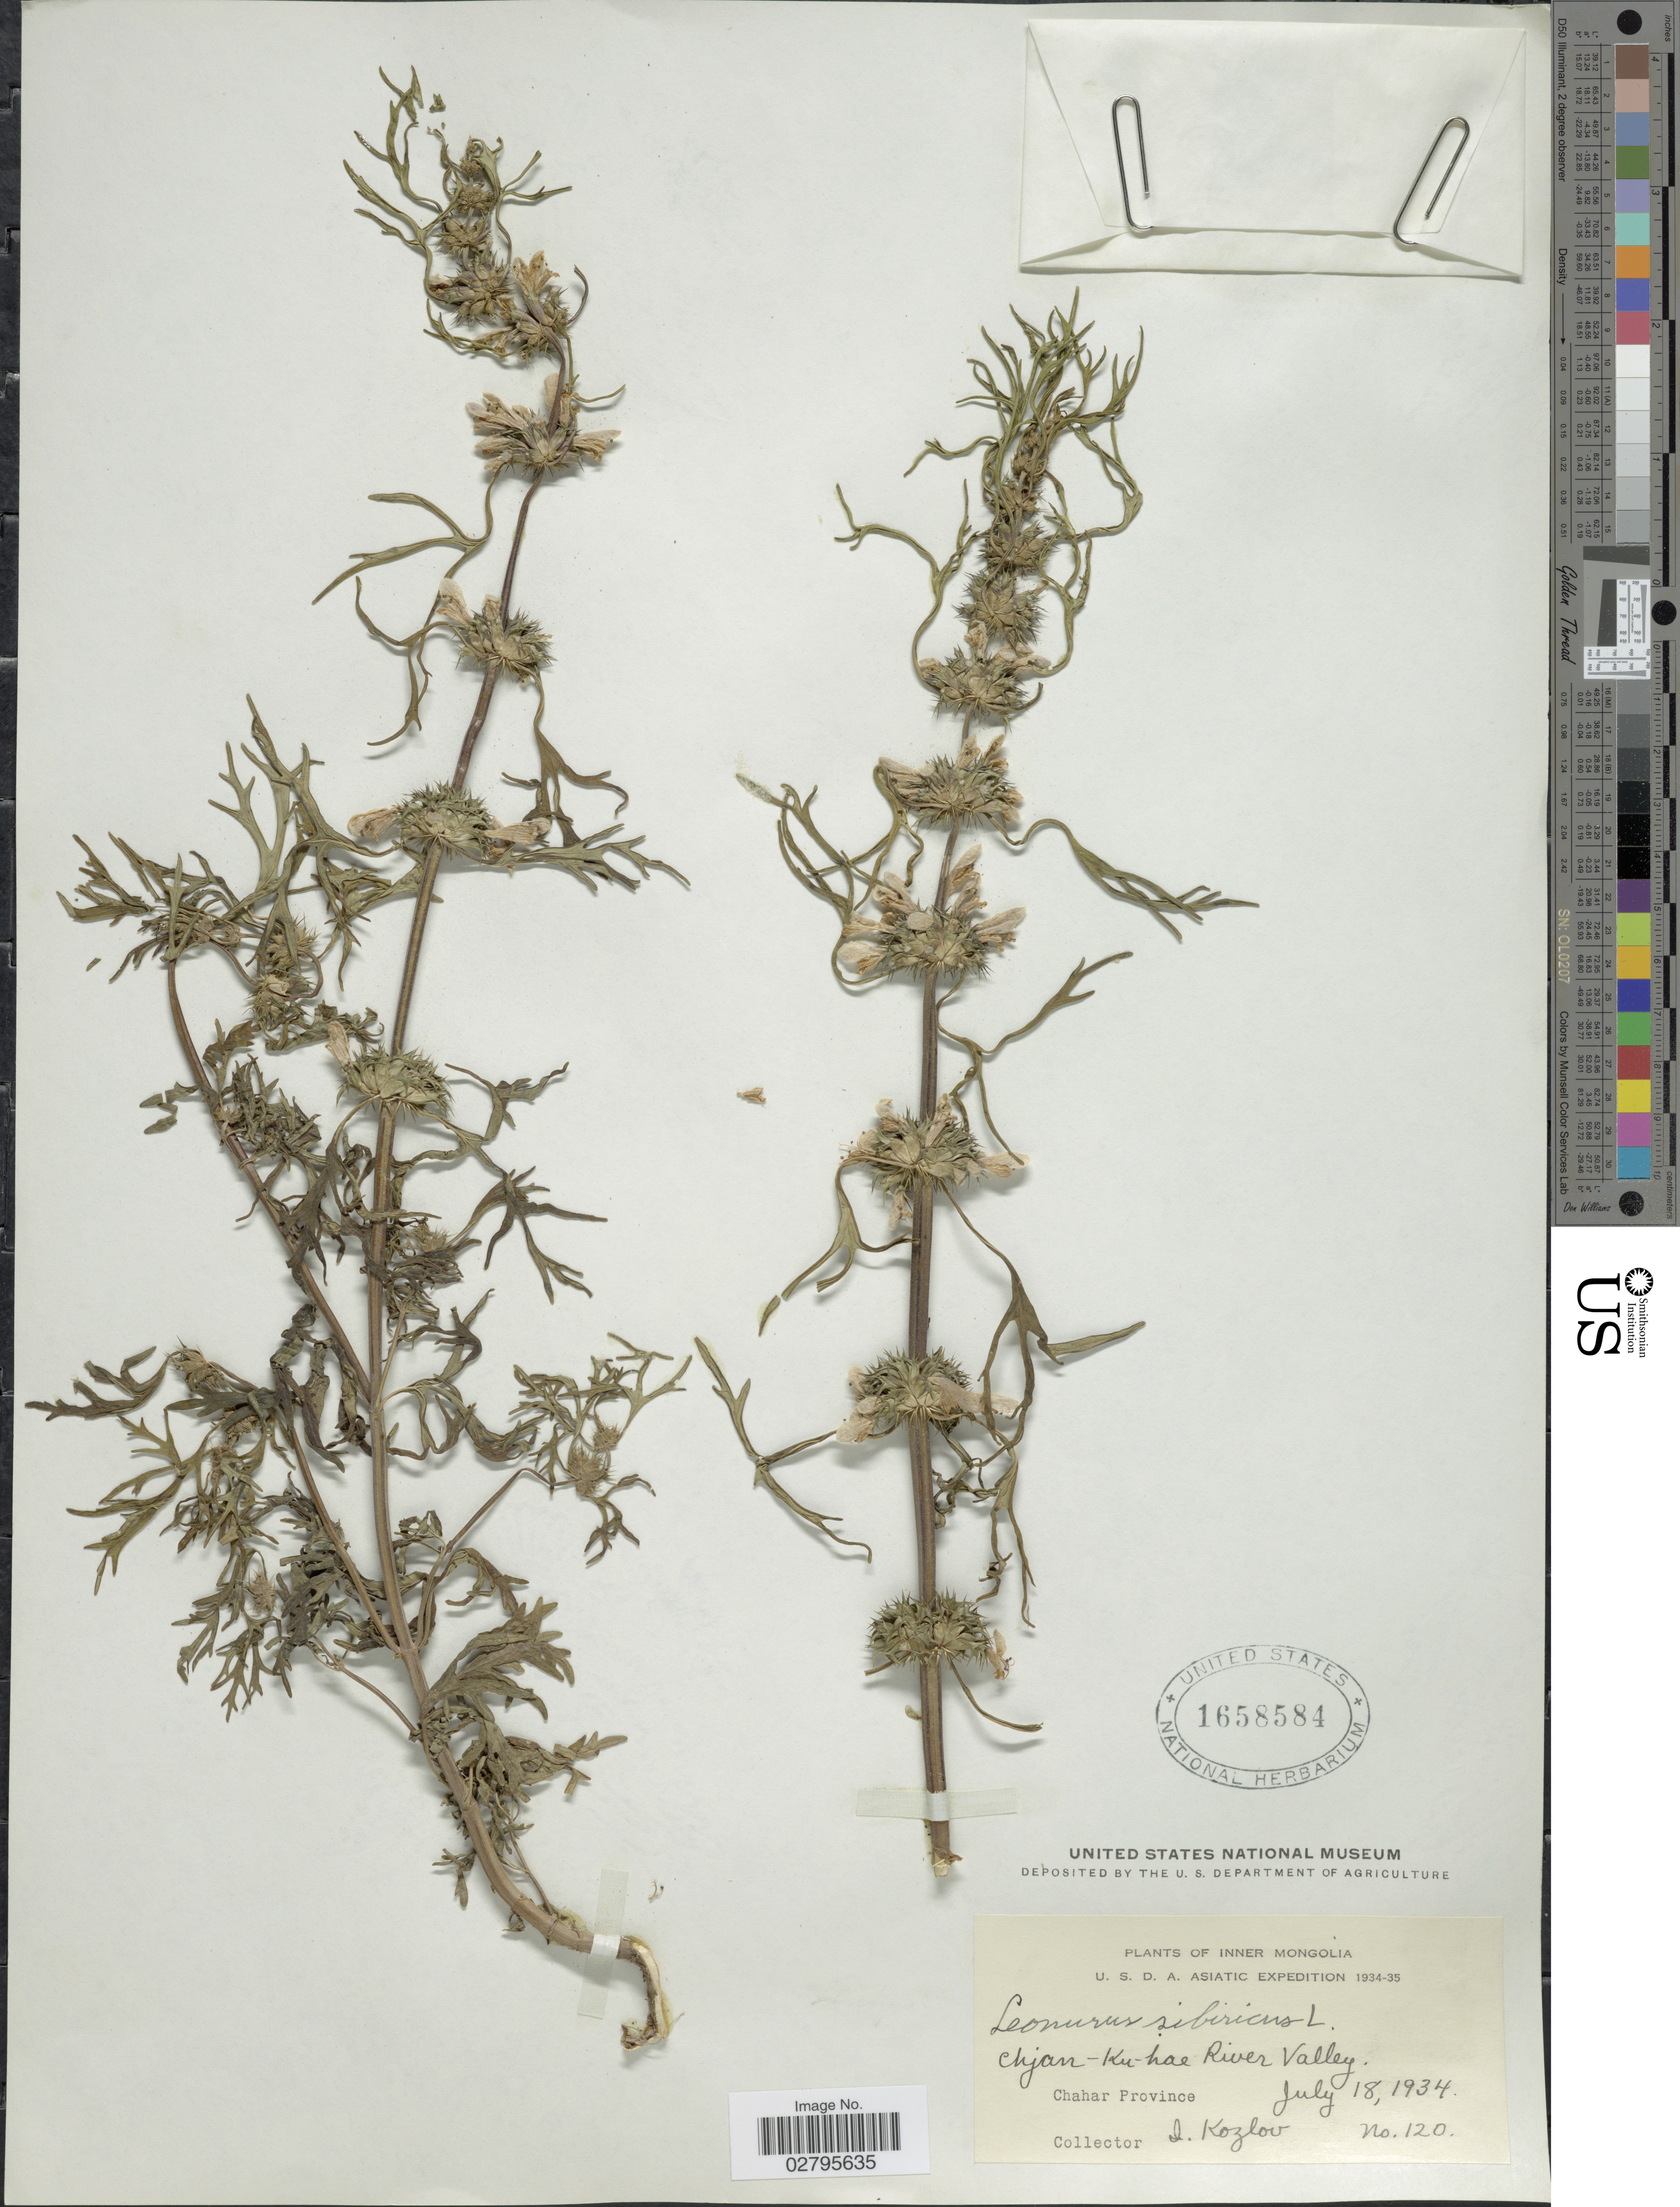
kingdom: Plantae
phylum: Tracheophyta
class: Magnoliopsida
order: Lamiales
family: Lamiaceae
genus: Leonurus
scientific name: Leonurus sibiricus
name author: L.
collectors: I. Kozlov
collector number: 120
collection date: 1934-07-18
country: China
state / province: Nei Monggol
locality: Inner Mongolia. Chjan-Ku-hae River Valley. Chahar Province.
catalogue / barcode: US 1658584